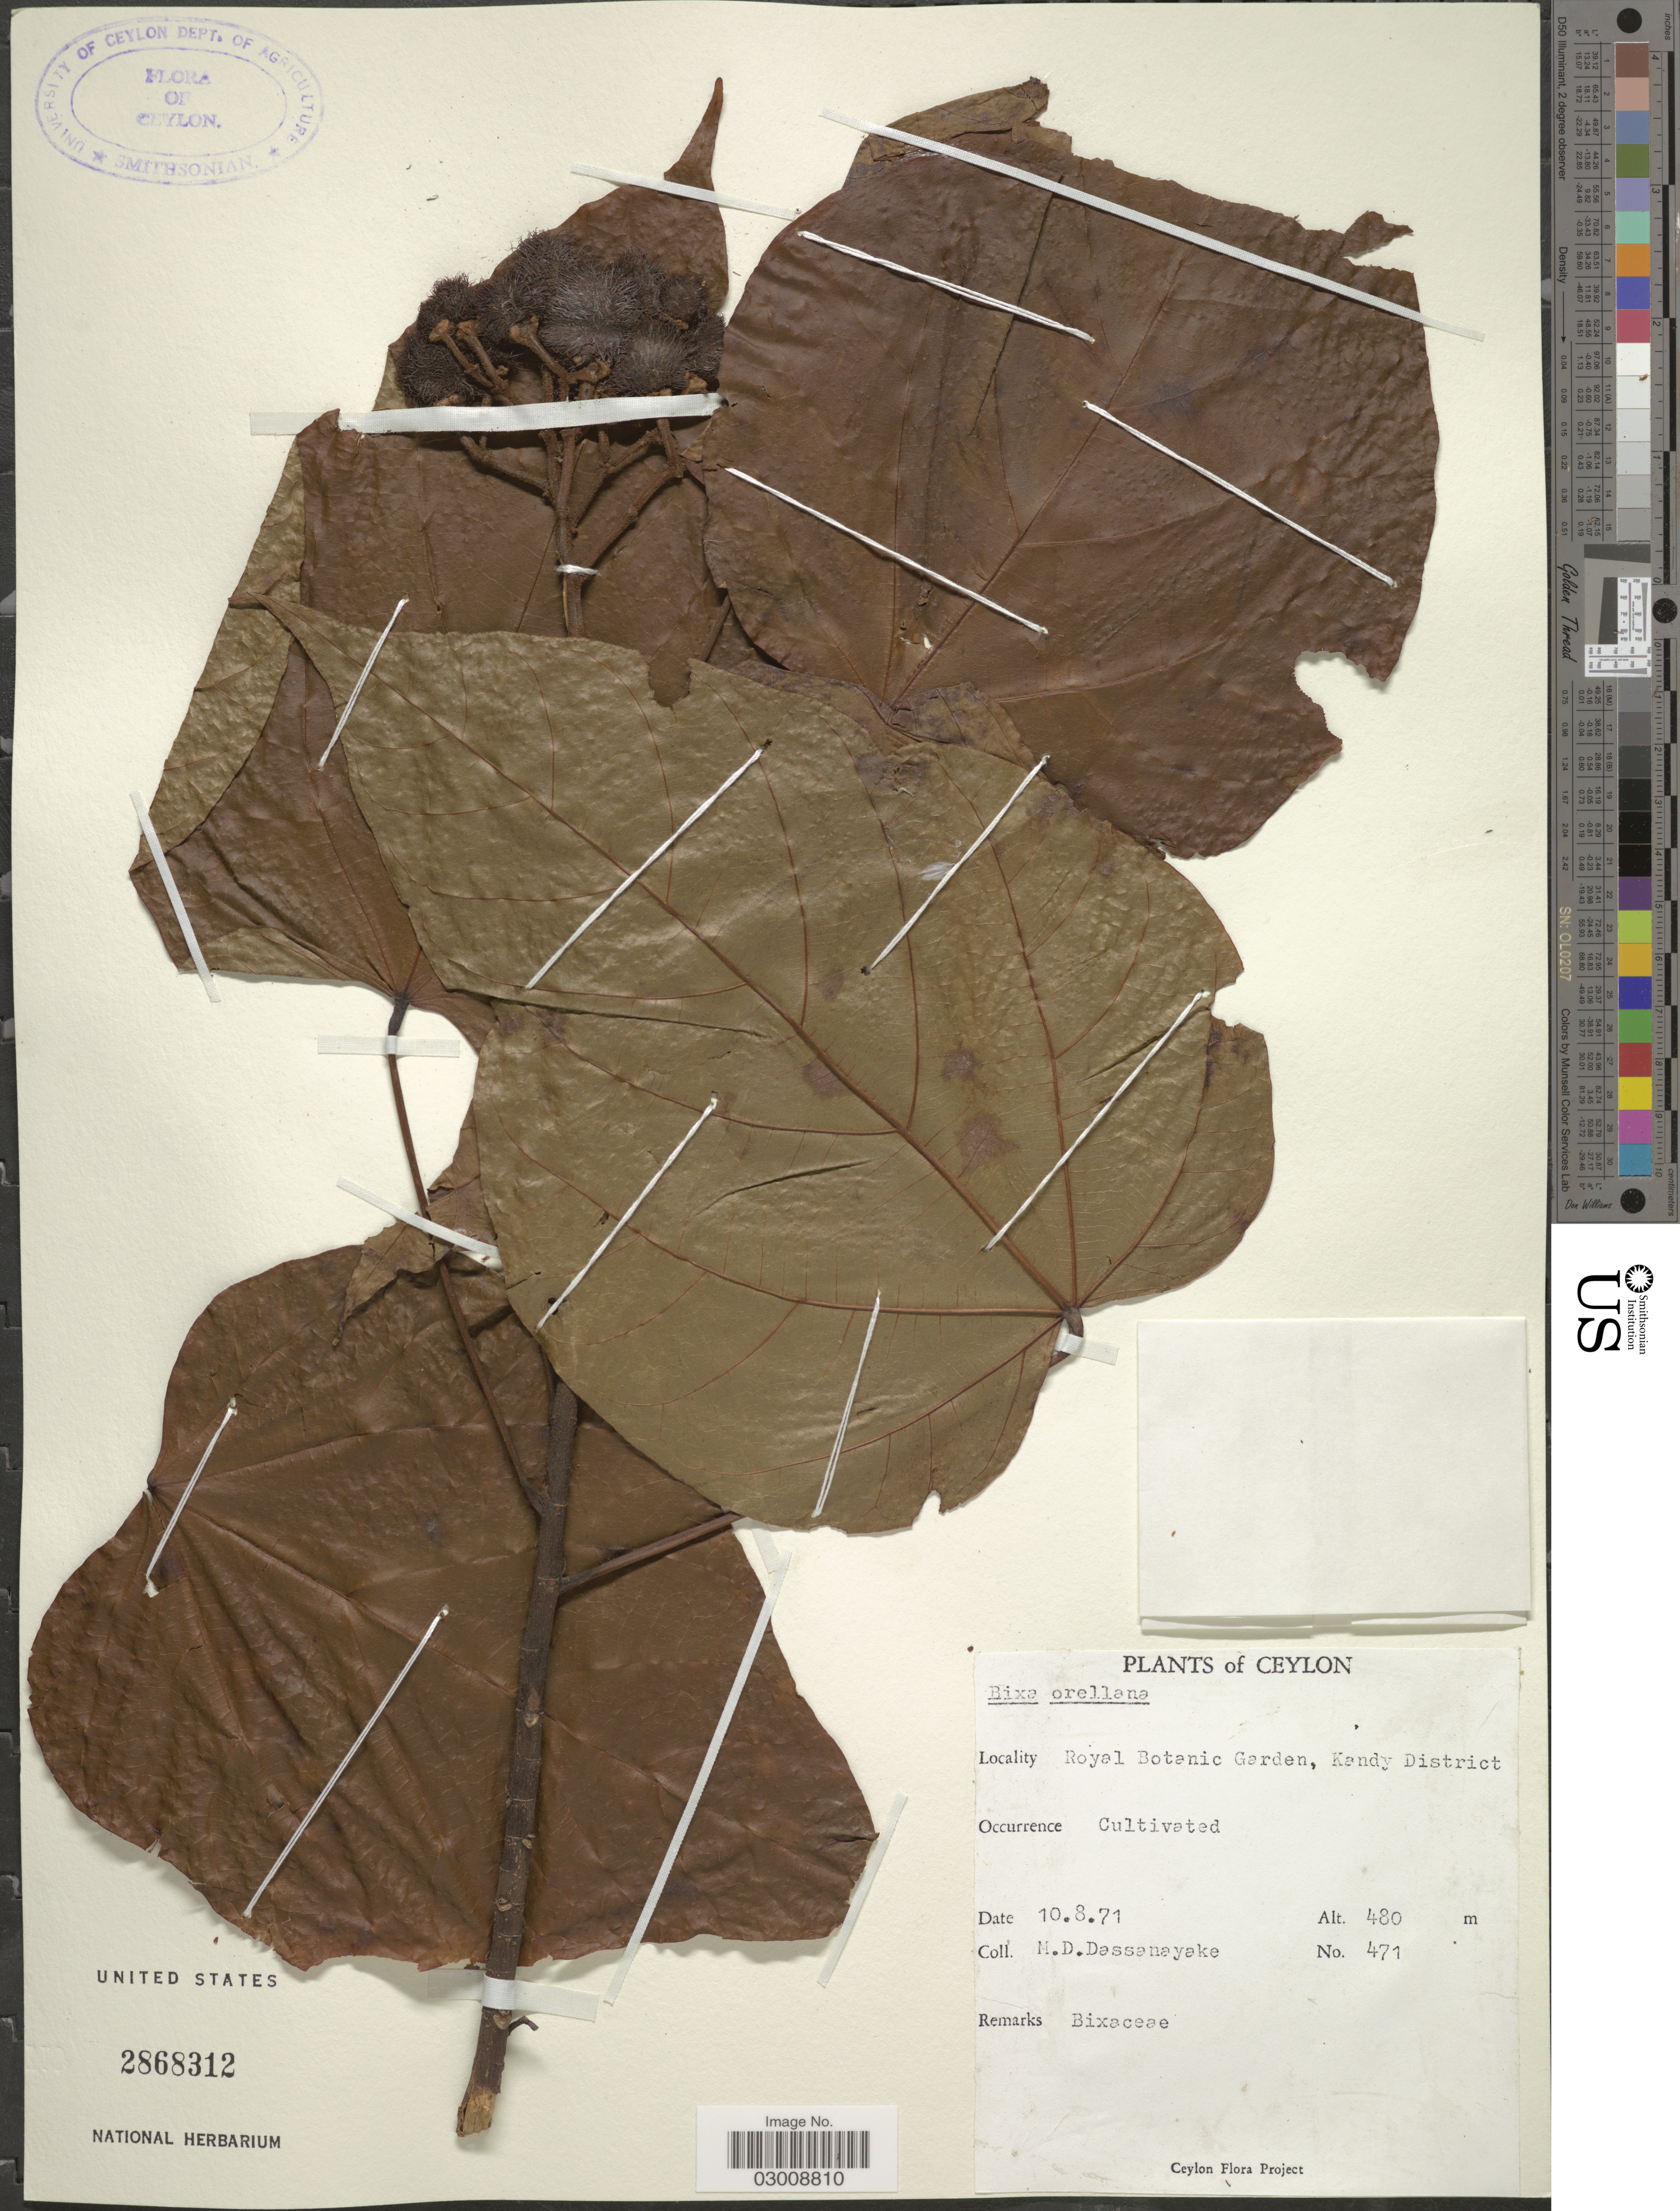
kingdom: Plantae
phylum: Tracheophyta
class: Magnoliopsida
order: Malvales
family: Bixaceae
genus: Bixa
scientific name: Bixa orellana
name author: L.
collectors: M. D. Dassanayake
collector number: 471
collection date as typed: Transcribed d/m/y: 10/8/71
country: Sri Lanka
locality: Ceylon. Royal Botanic Garden, Kandy District.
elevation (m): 480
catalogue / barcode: US 2868312